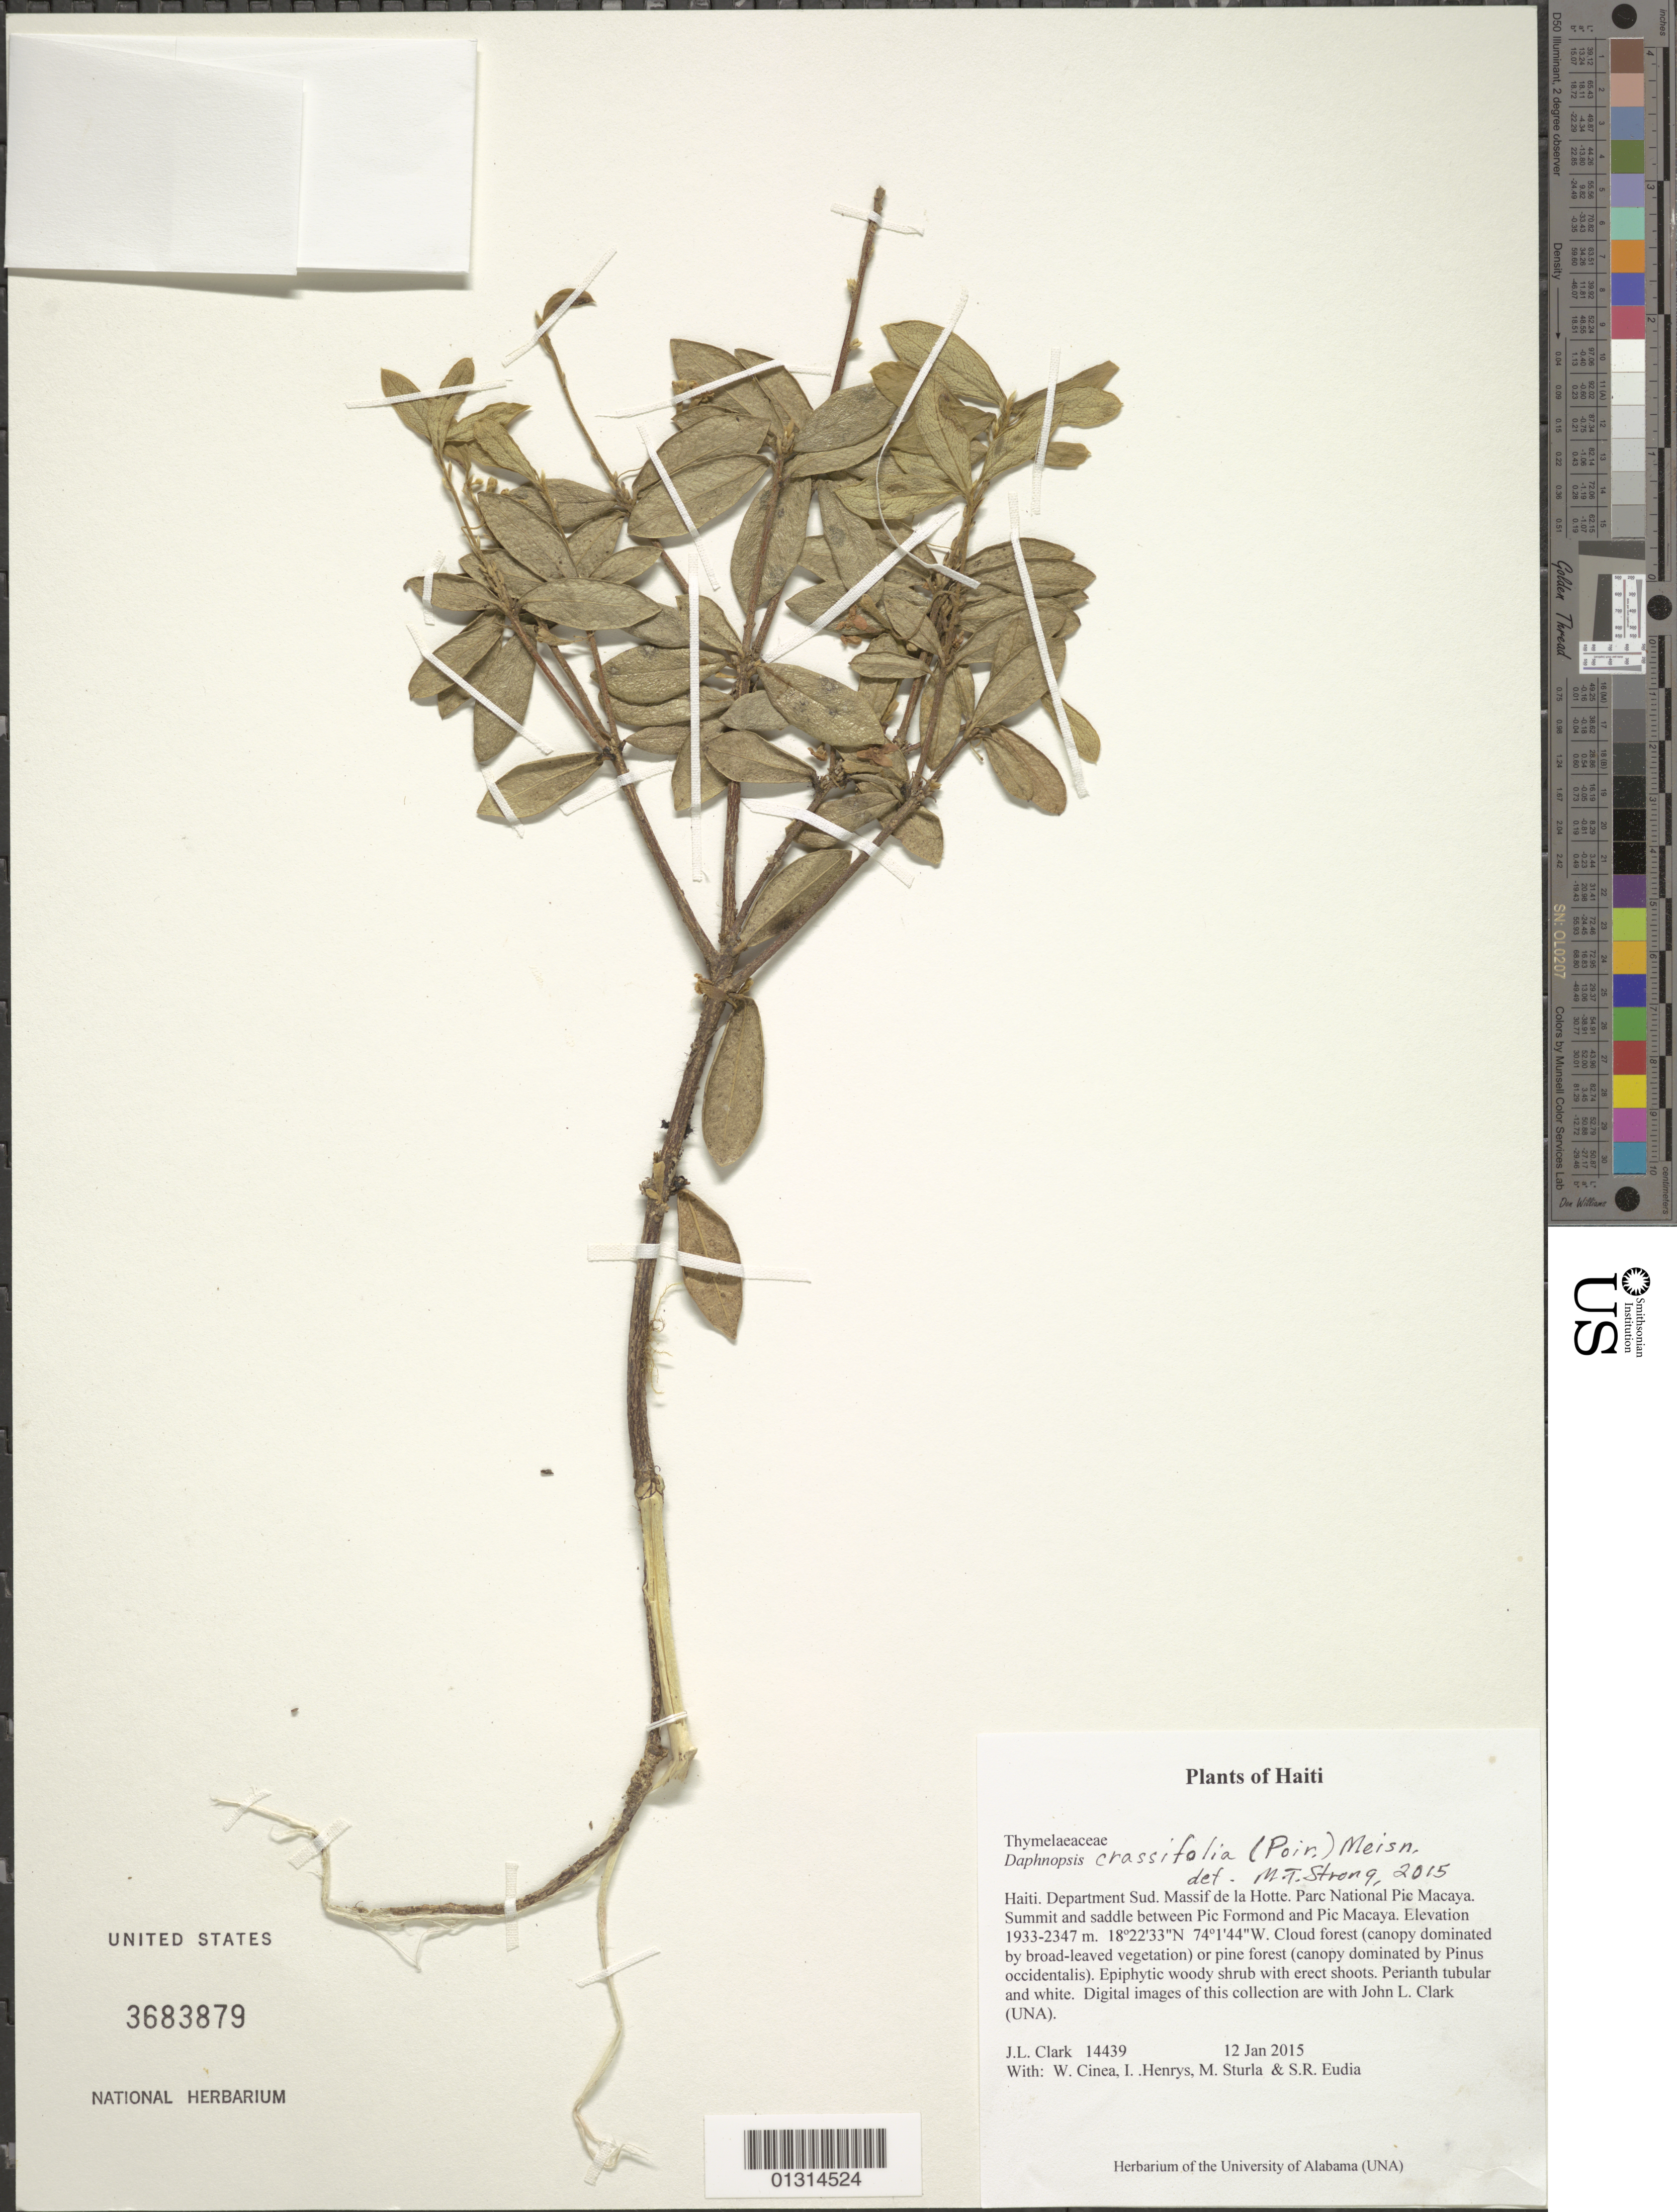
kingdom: Plantae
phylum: Tracheophyta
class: Magnoliopsida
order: Malvales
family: Thymelaeaceae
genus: Daphnopsis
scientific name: Daphnopsis crassifolia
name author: (Poir.) Meisn.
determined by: Strong, M. T., (US), Smithsonian Institution - National Museum of Natural History (UNITED STATES)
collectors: J. L. Clark, W. Cinea, I. Henrys, M. Sturla & S. Eudia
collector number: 14439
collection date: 2015-01-12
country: Haiti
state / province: Sud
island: Hispaniola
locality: Massif de la Hotte. Parc National Pic Macaya. Summit and saddle between Pic Formond and Pic Macaya.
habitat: Cloud forest (canopy dominated by broad-leaved vegetation) or canopy dominated by pine (Pinus occidentalis).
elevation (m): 1933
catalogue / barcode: US 3683879